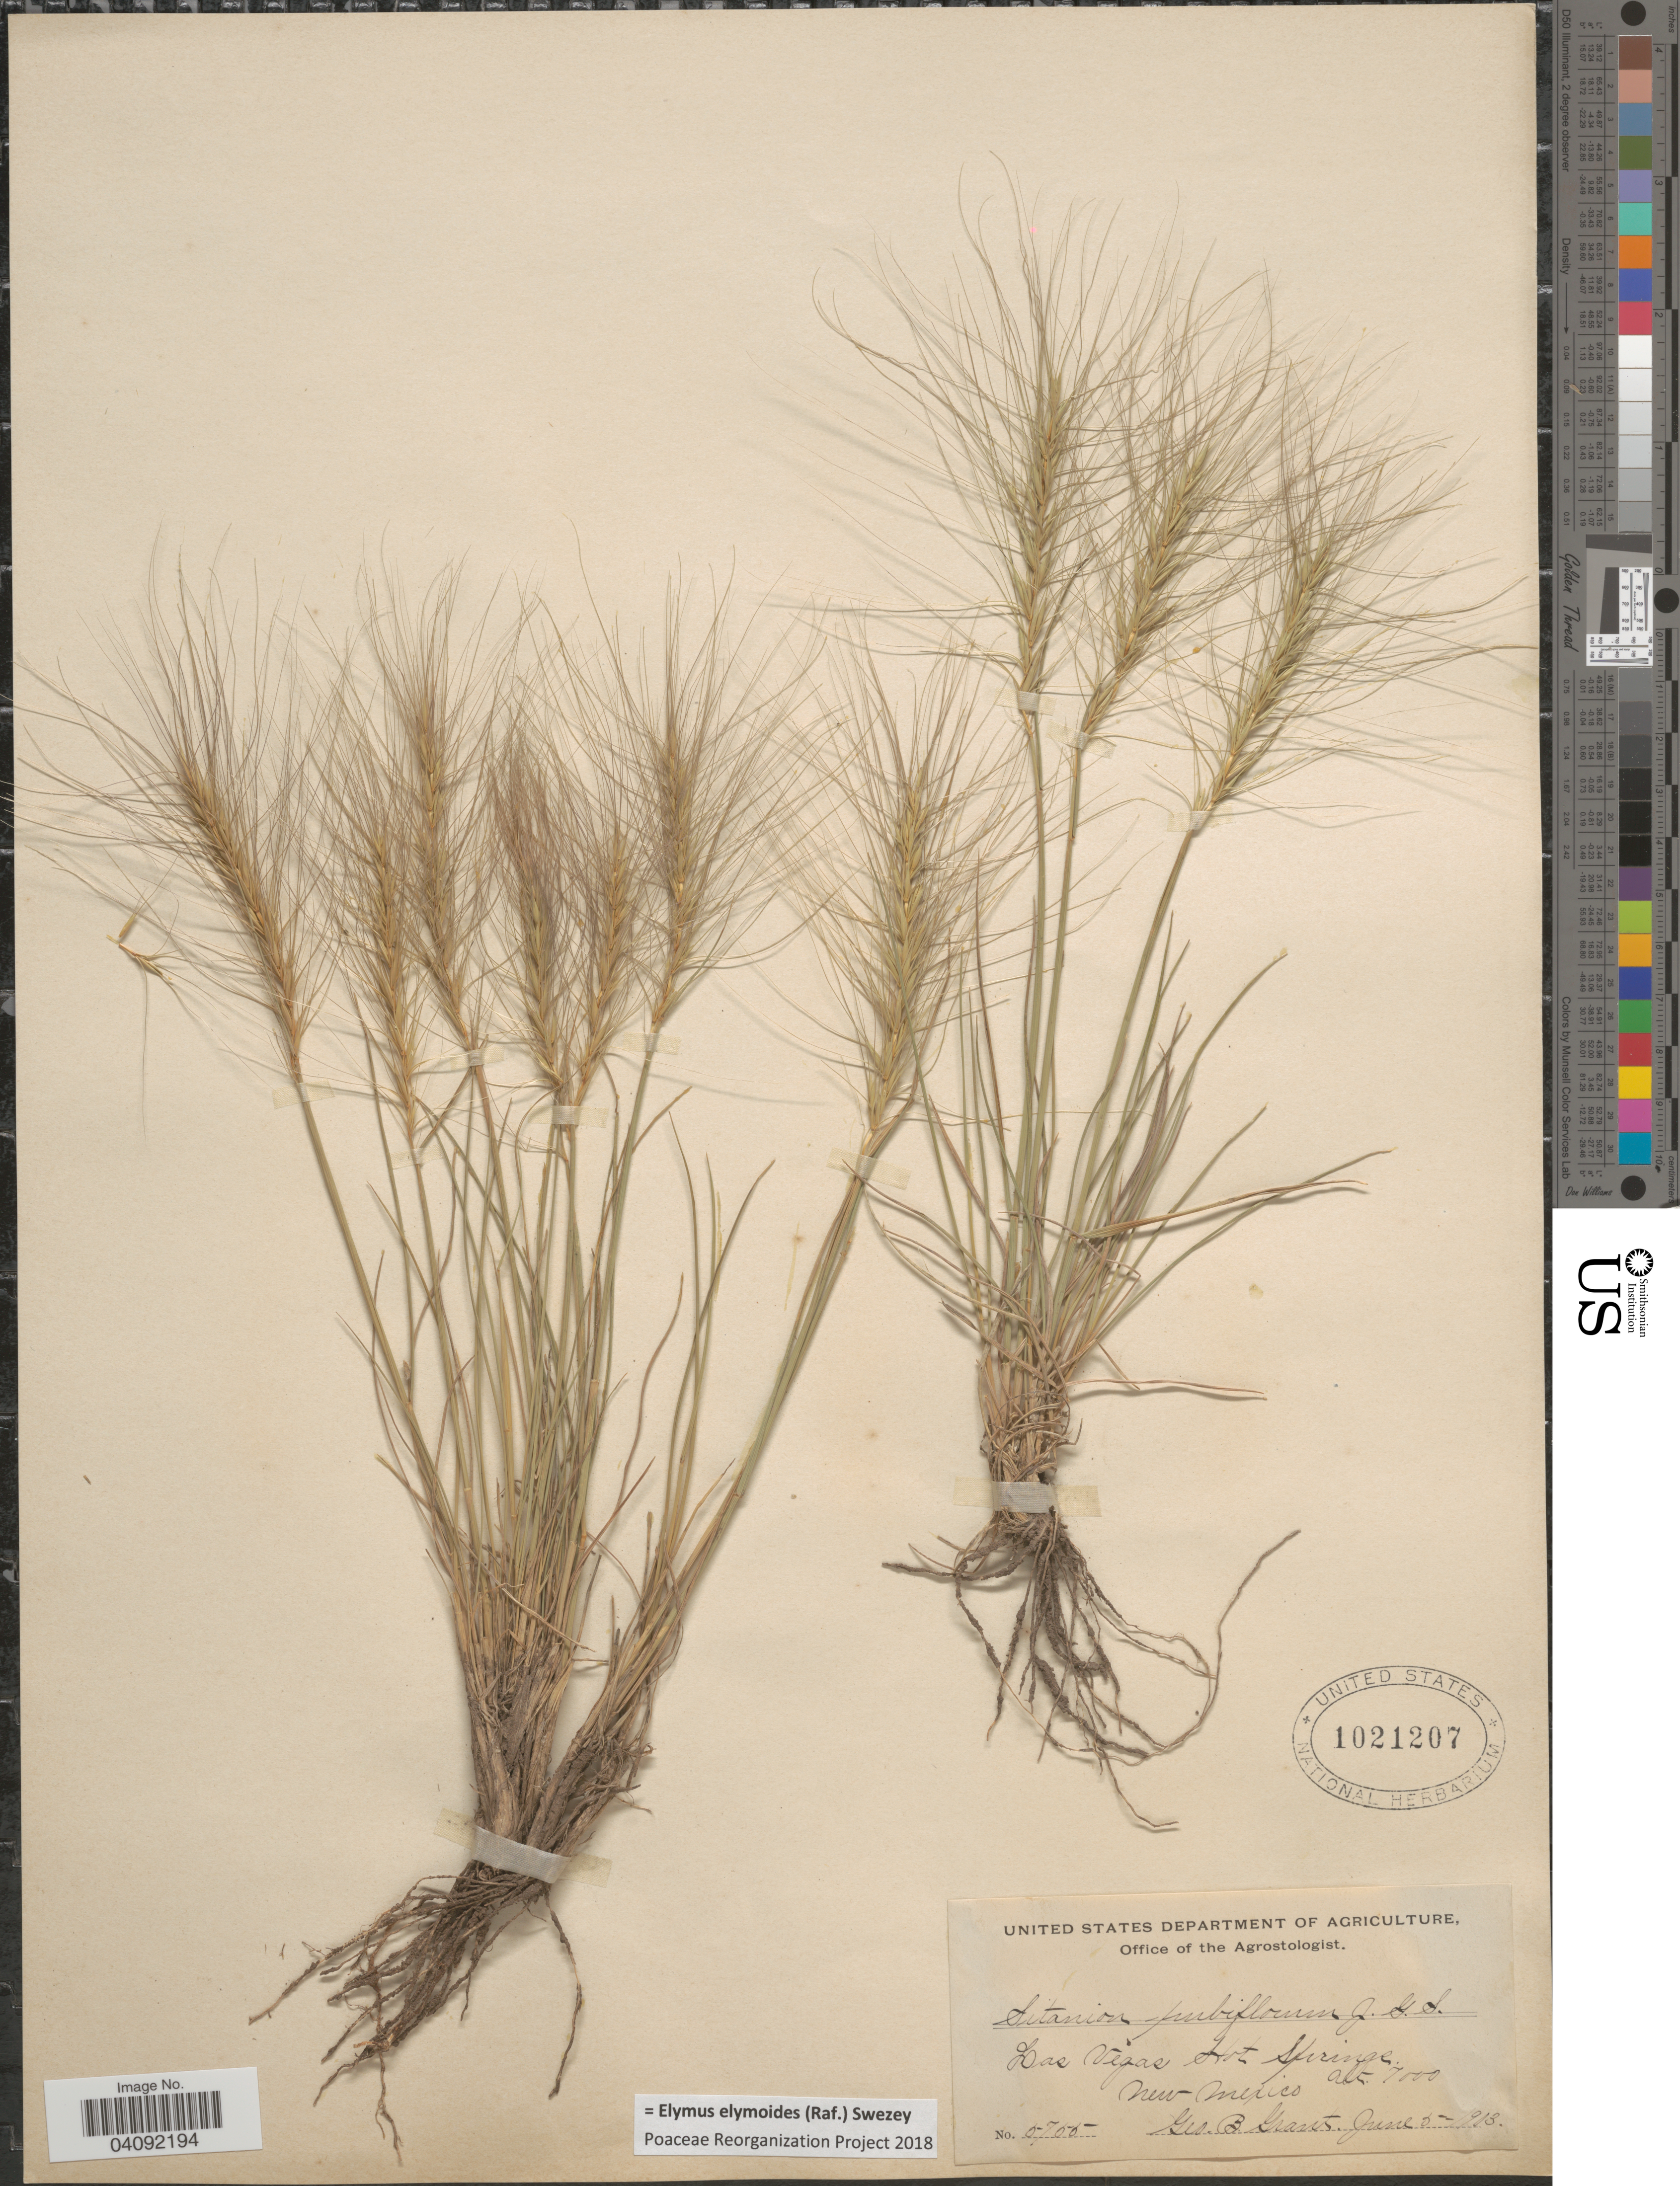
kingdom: Plantae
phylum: Tracheophyta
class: Liliopsida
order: Poales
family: Poaceae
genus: Elymus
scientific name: Elymus elymoides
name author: (Raf.) Swezey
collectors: G. Grant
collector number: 5755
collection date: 1903-06-05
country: United States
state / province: New Mexico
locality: Las Vegas Hot Springs.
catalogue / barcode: US 1021207